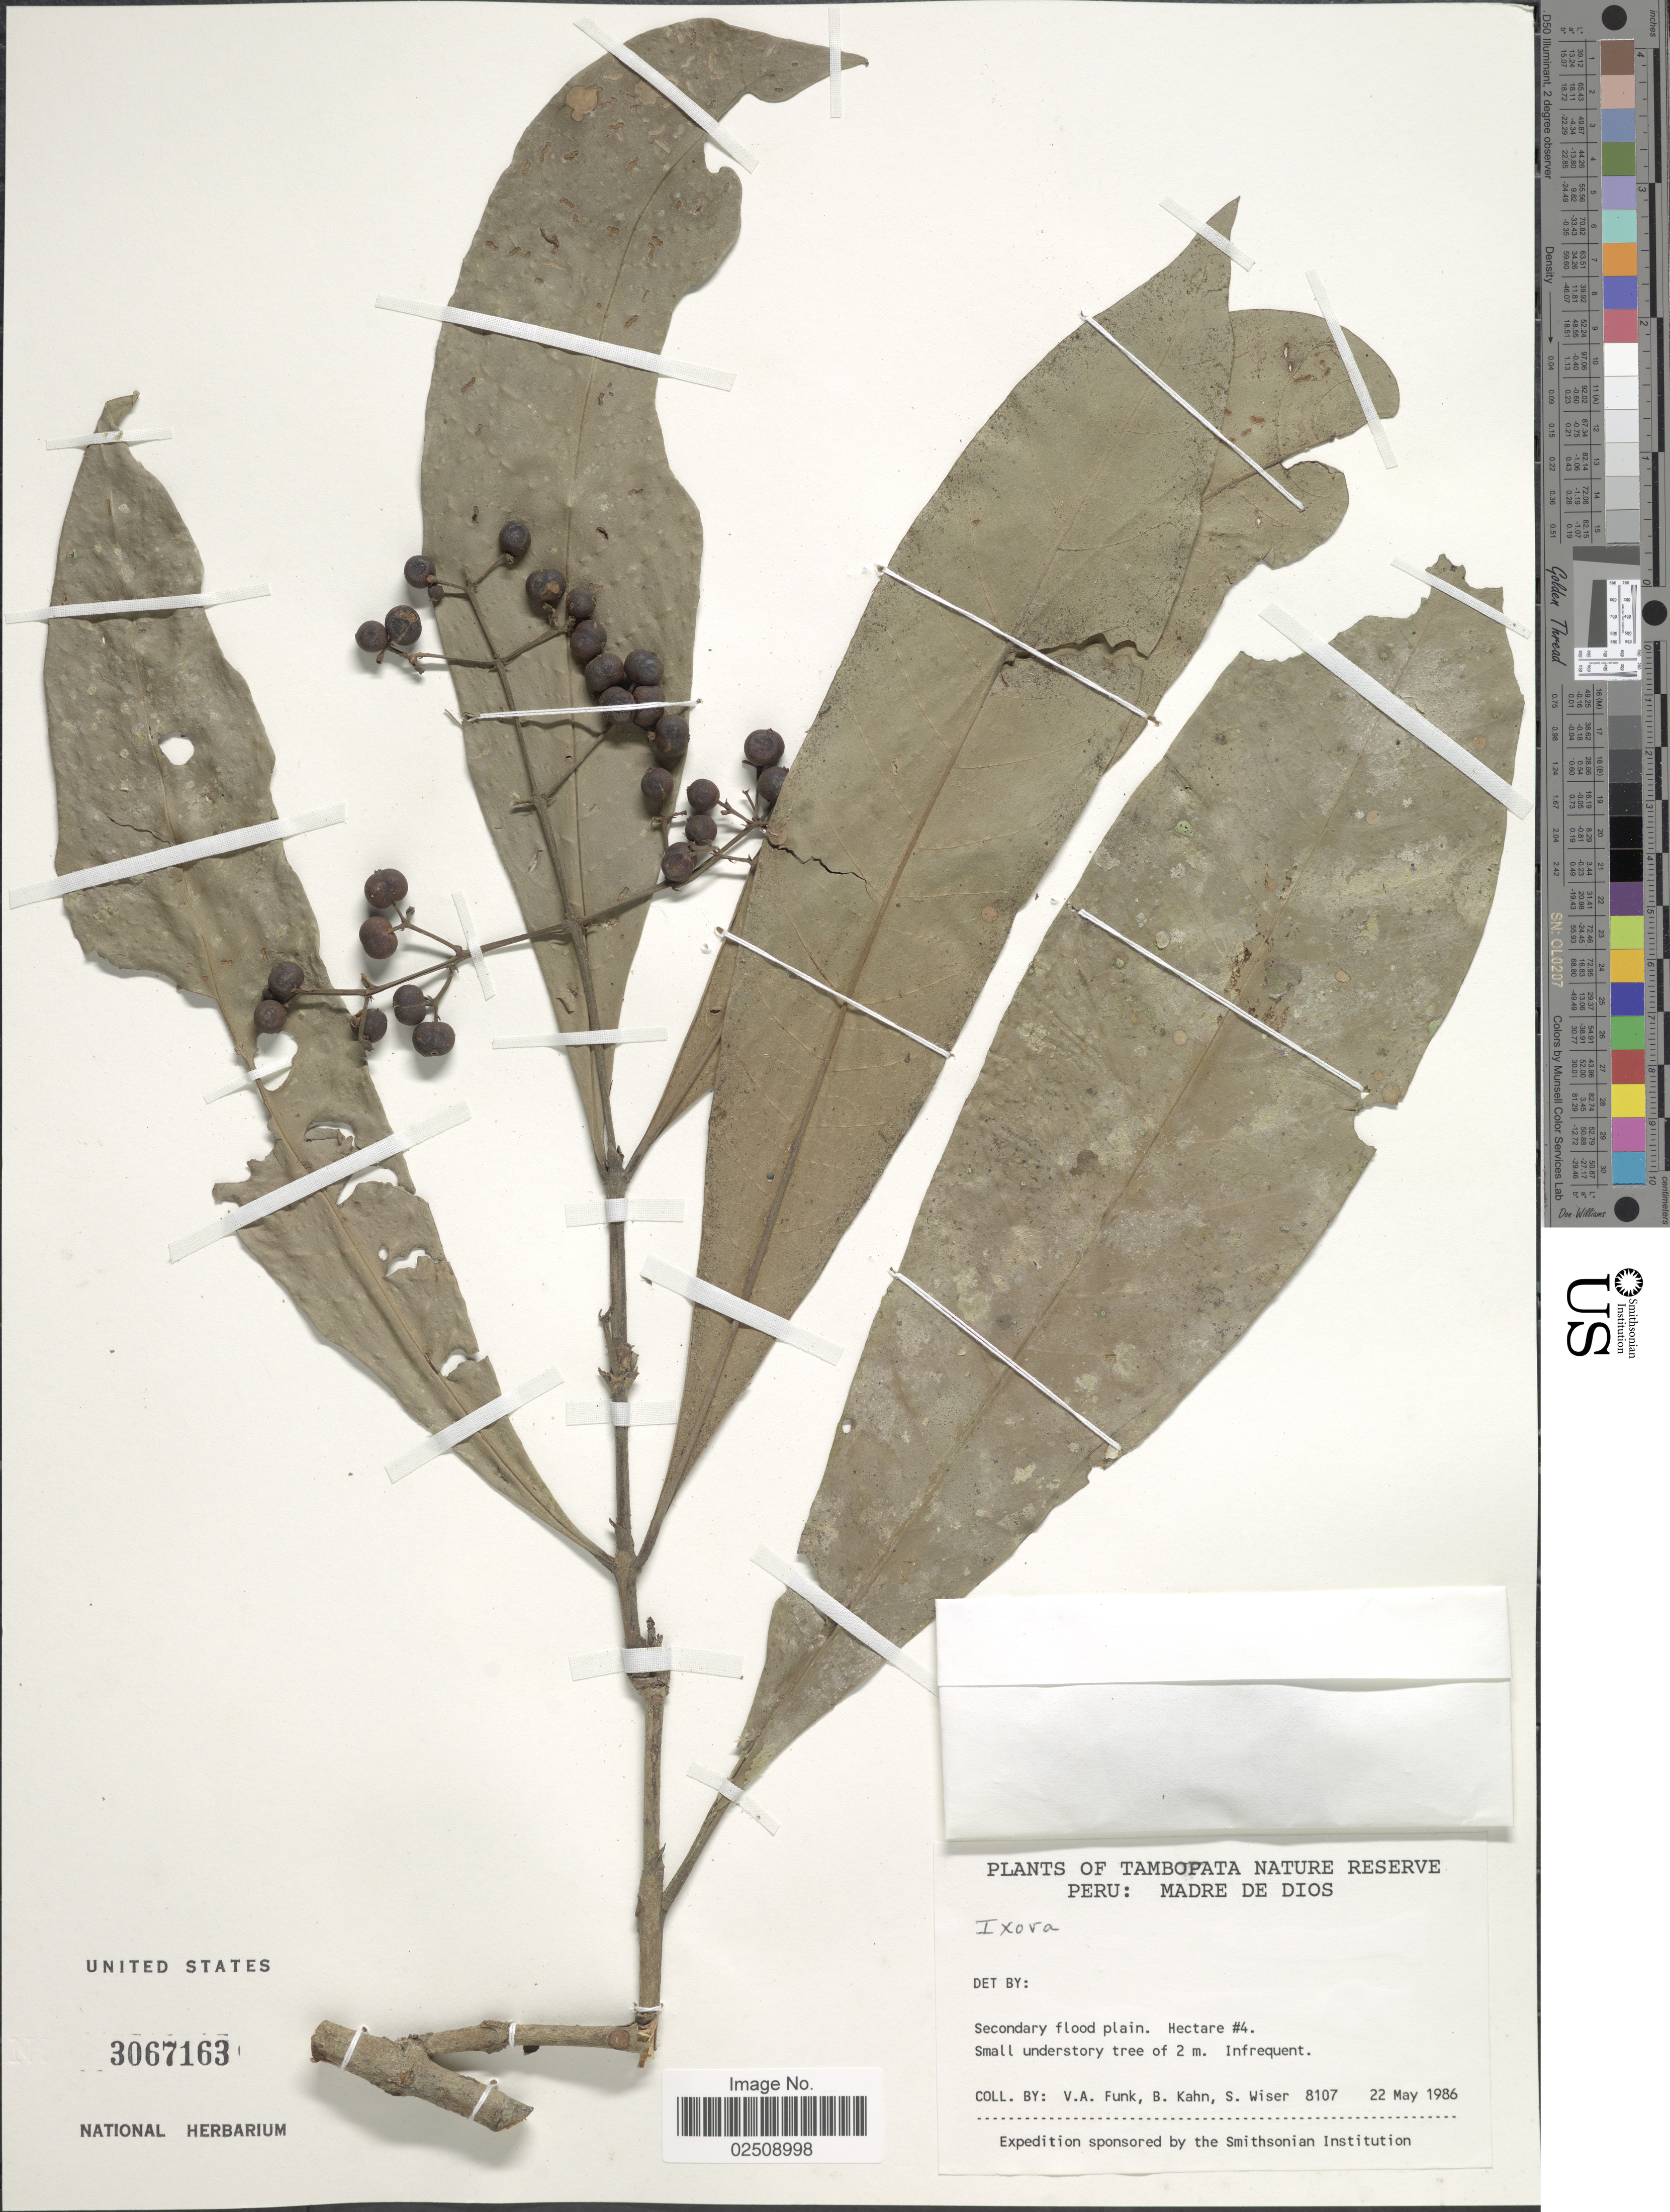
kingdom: Plantae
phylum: Tracheophyta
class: Magnoliopsida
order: Gentianales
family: Rubiaceae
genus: Ixora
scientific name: Ixora sp.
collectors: V. Funk, B. Kahn & S. Wiser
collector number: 8107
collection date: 1986-05-22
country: Peru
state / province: Madre de Dios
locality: Secondary flood plain Hectare #4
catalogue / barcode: US 3067163